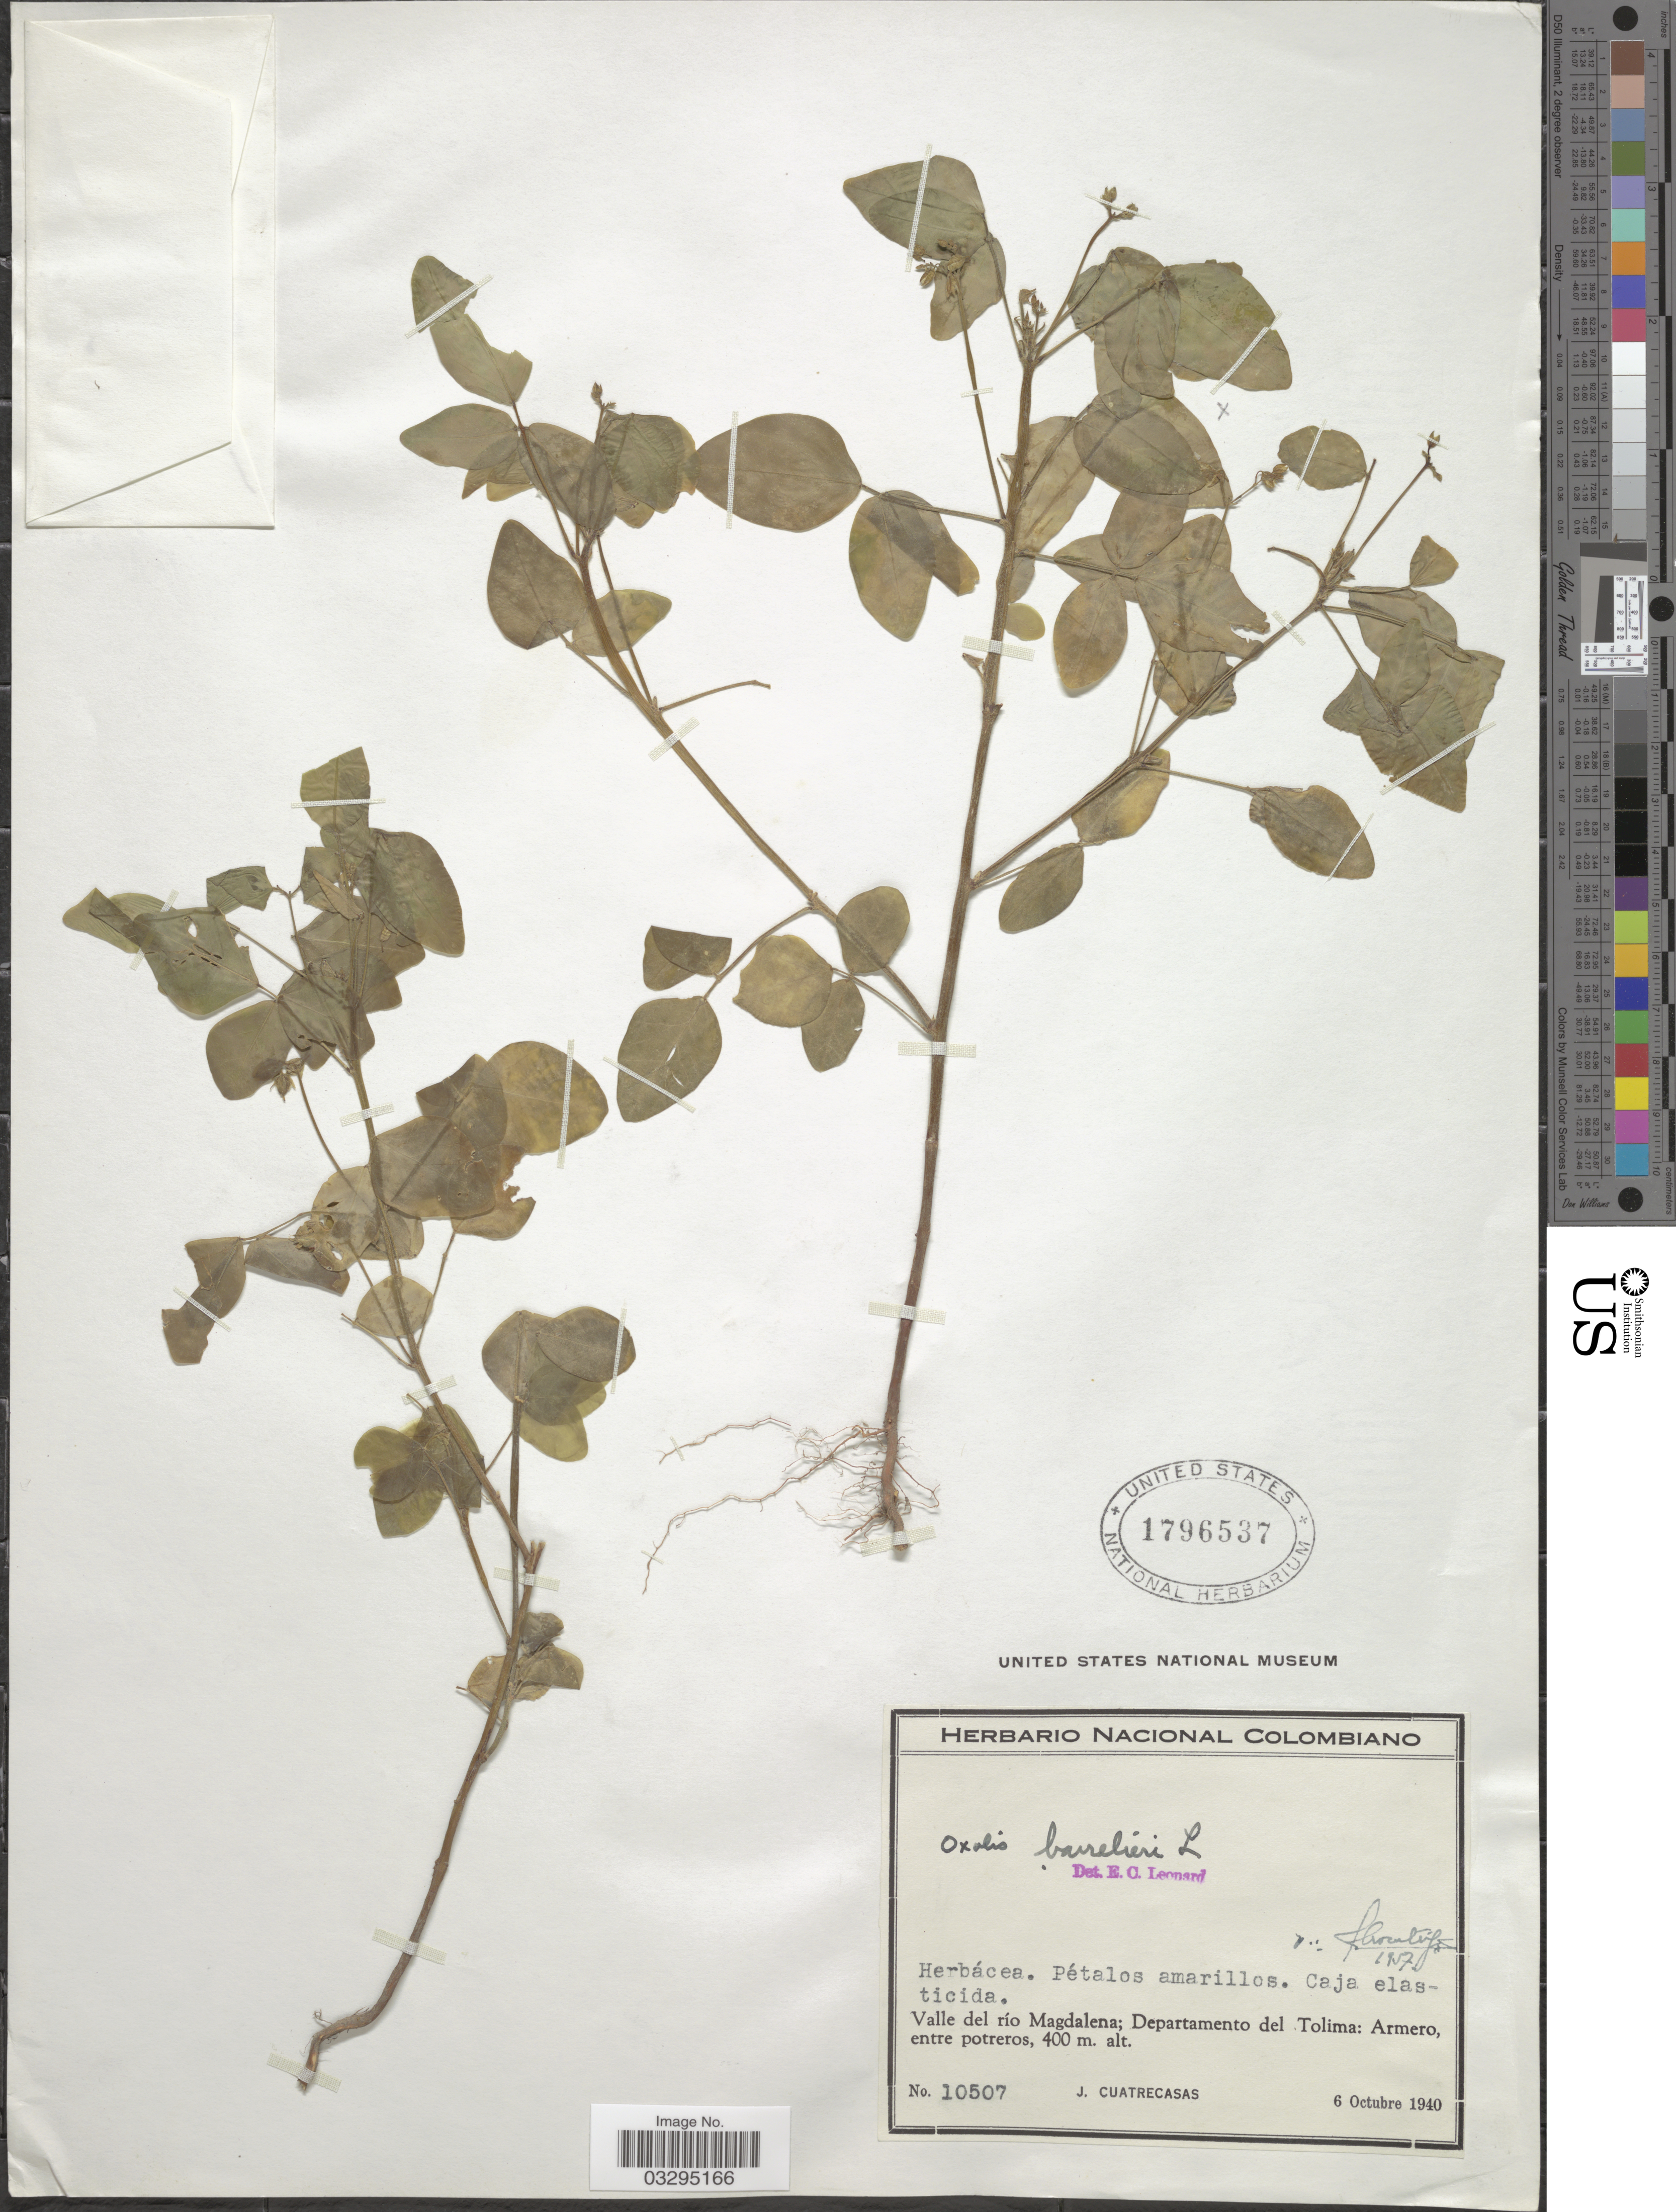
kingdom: Plantae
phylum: Tracheophyta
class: Magnoliopsida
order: Oxalidales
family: Oxalidaceae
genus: Oxalis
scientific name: Oxalis barrelieri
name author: L.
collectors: J. Cuatrecasas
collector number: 10507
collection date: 1940-10-06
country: Colombia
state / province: Tolima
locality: Valle del río Magdalena; Departamento del Tolima: Armero, entre potreros.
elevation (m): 400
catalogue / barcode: US 1796537